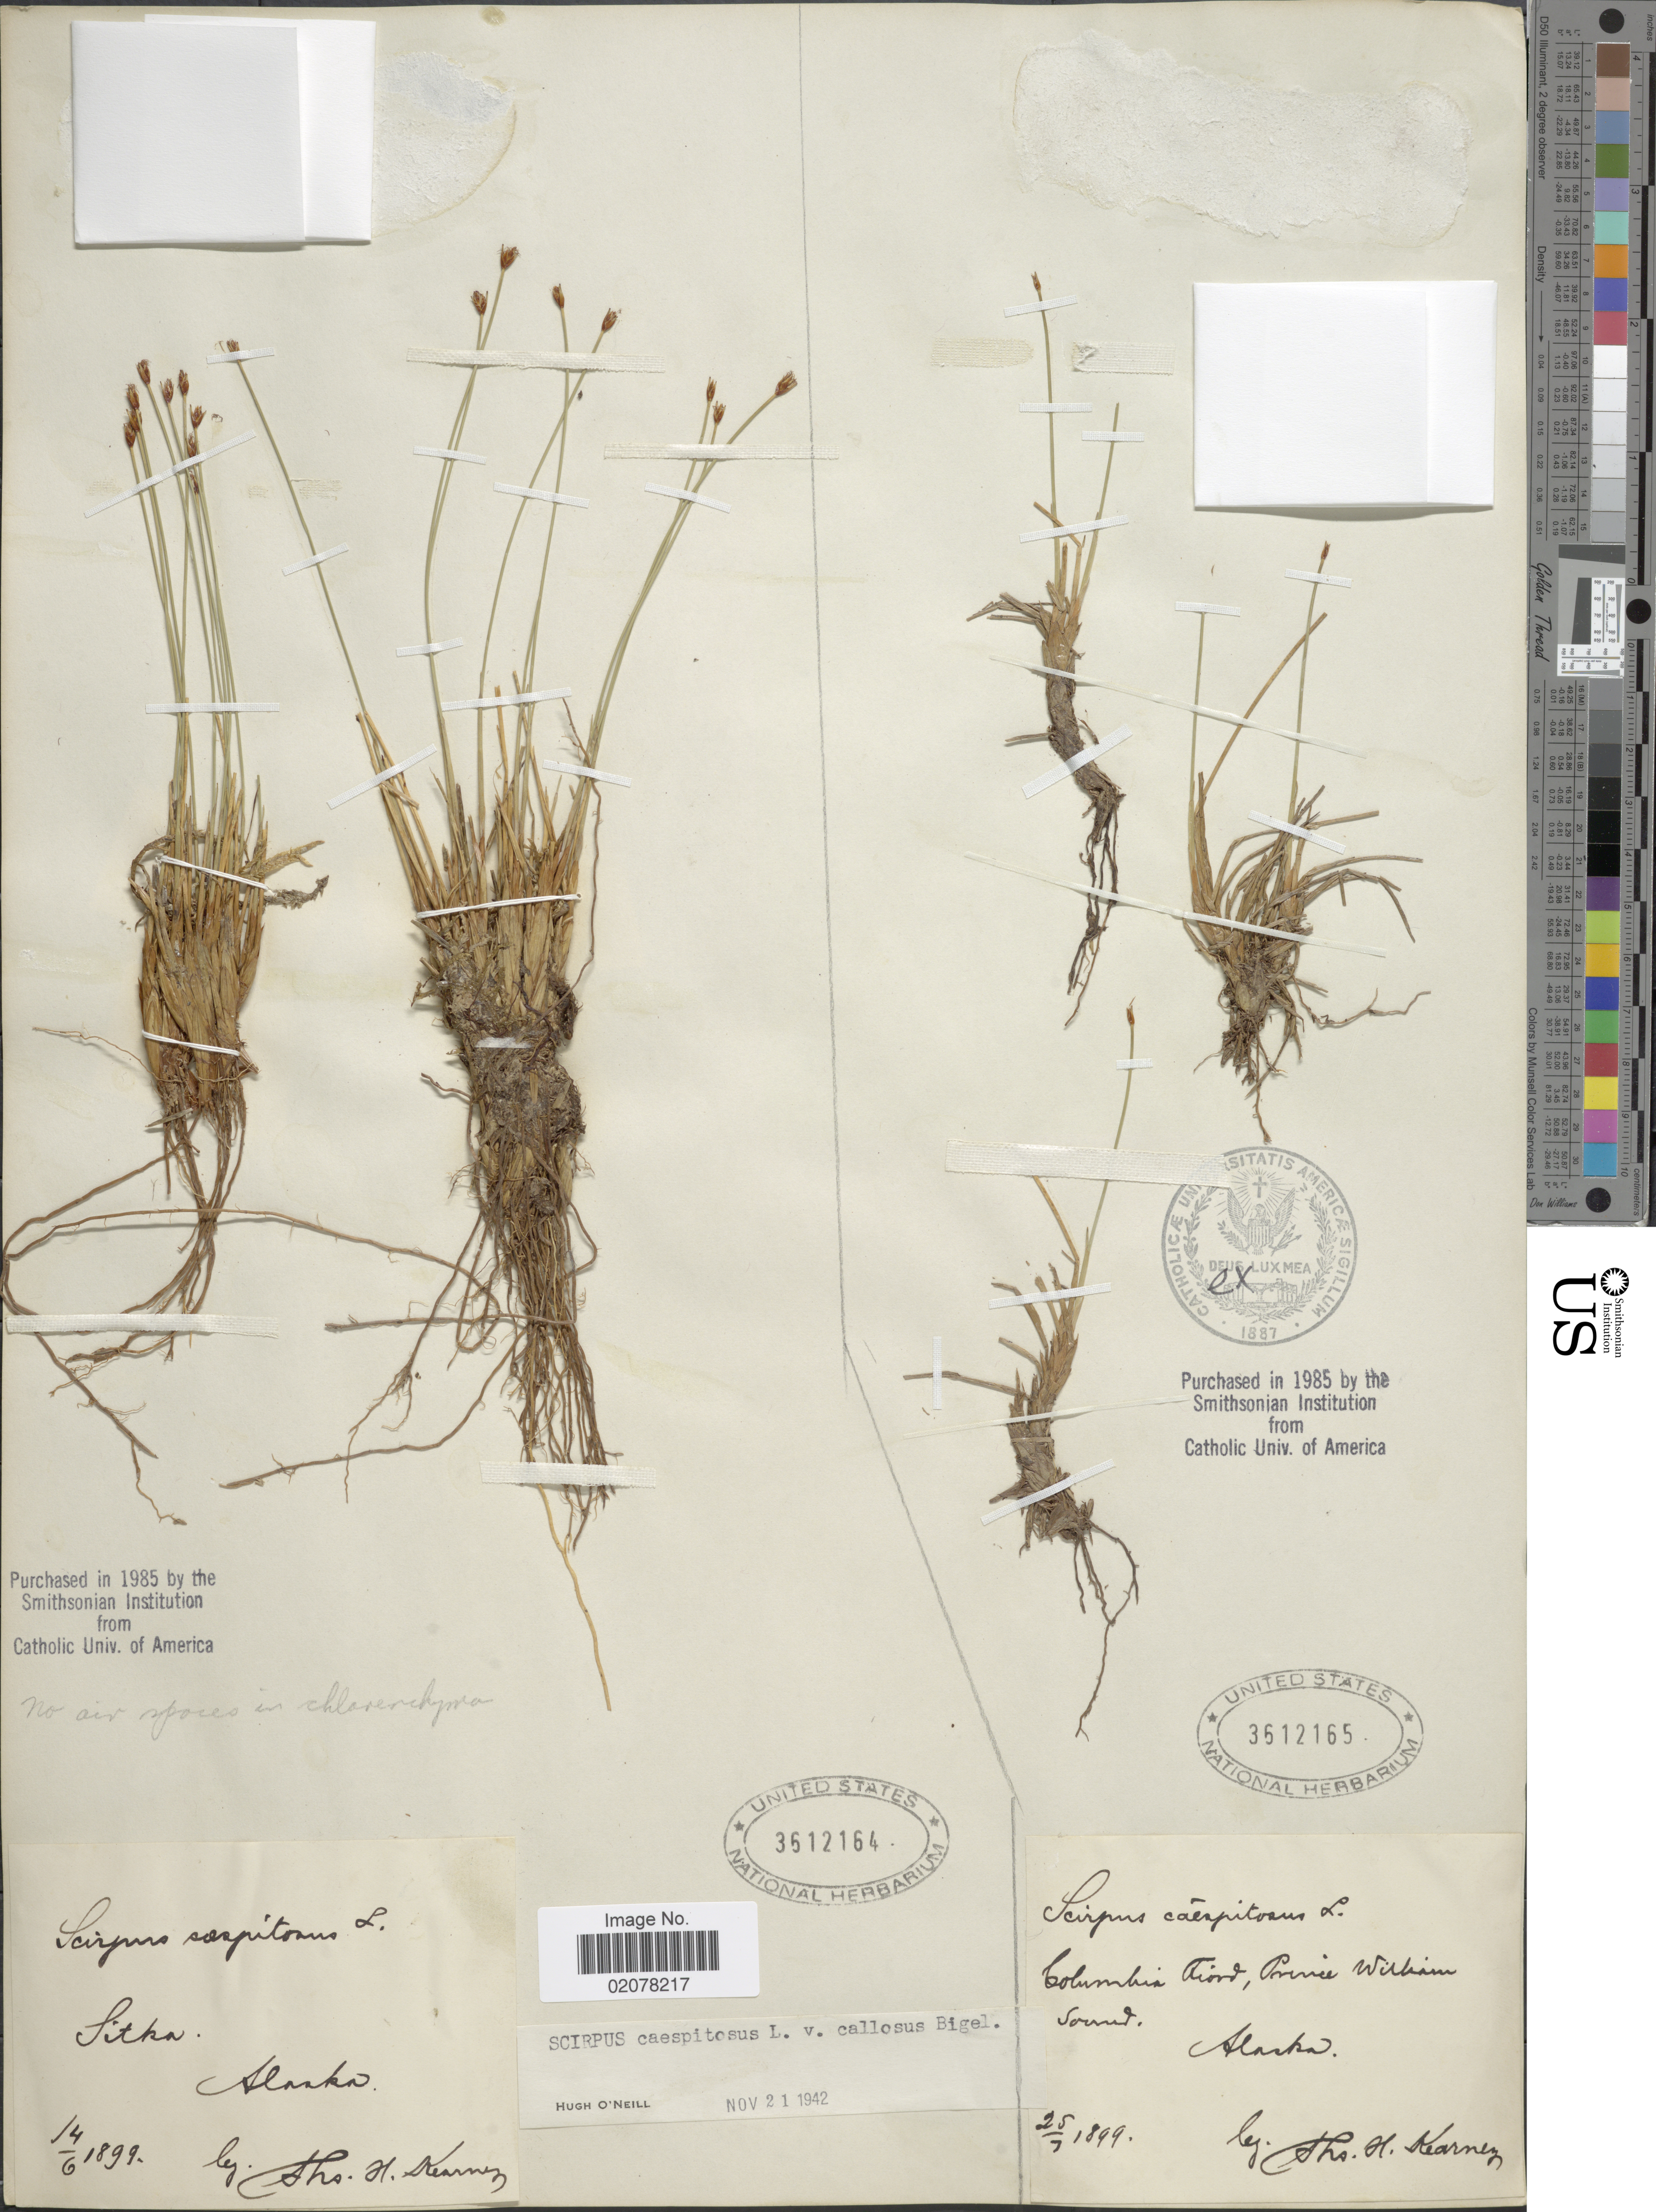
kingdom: Plantae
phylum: Tracheophyta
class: Liliopsida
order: Poales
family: Cyperaceae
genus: Trichophorum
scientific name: Trichophorum cespitosum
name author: (L.) Hartm.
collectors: T. H. Kearney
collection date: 1899-07-25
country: United States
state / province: Alaska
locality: Columbia Fiord, Prince William Sound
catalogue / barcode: US 3612165-2